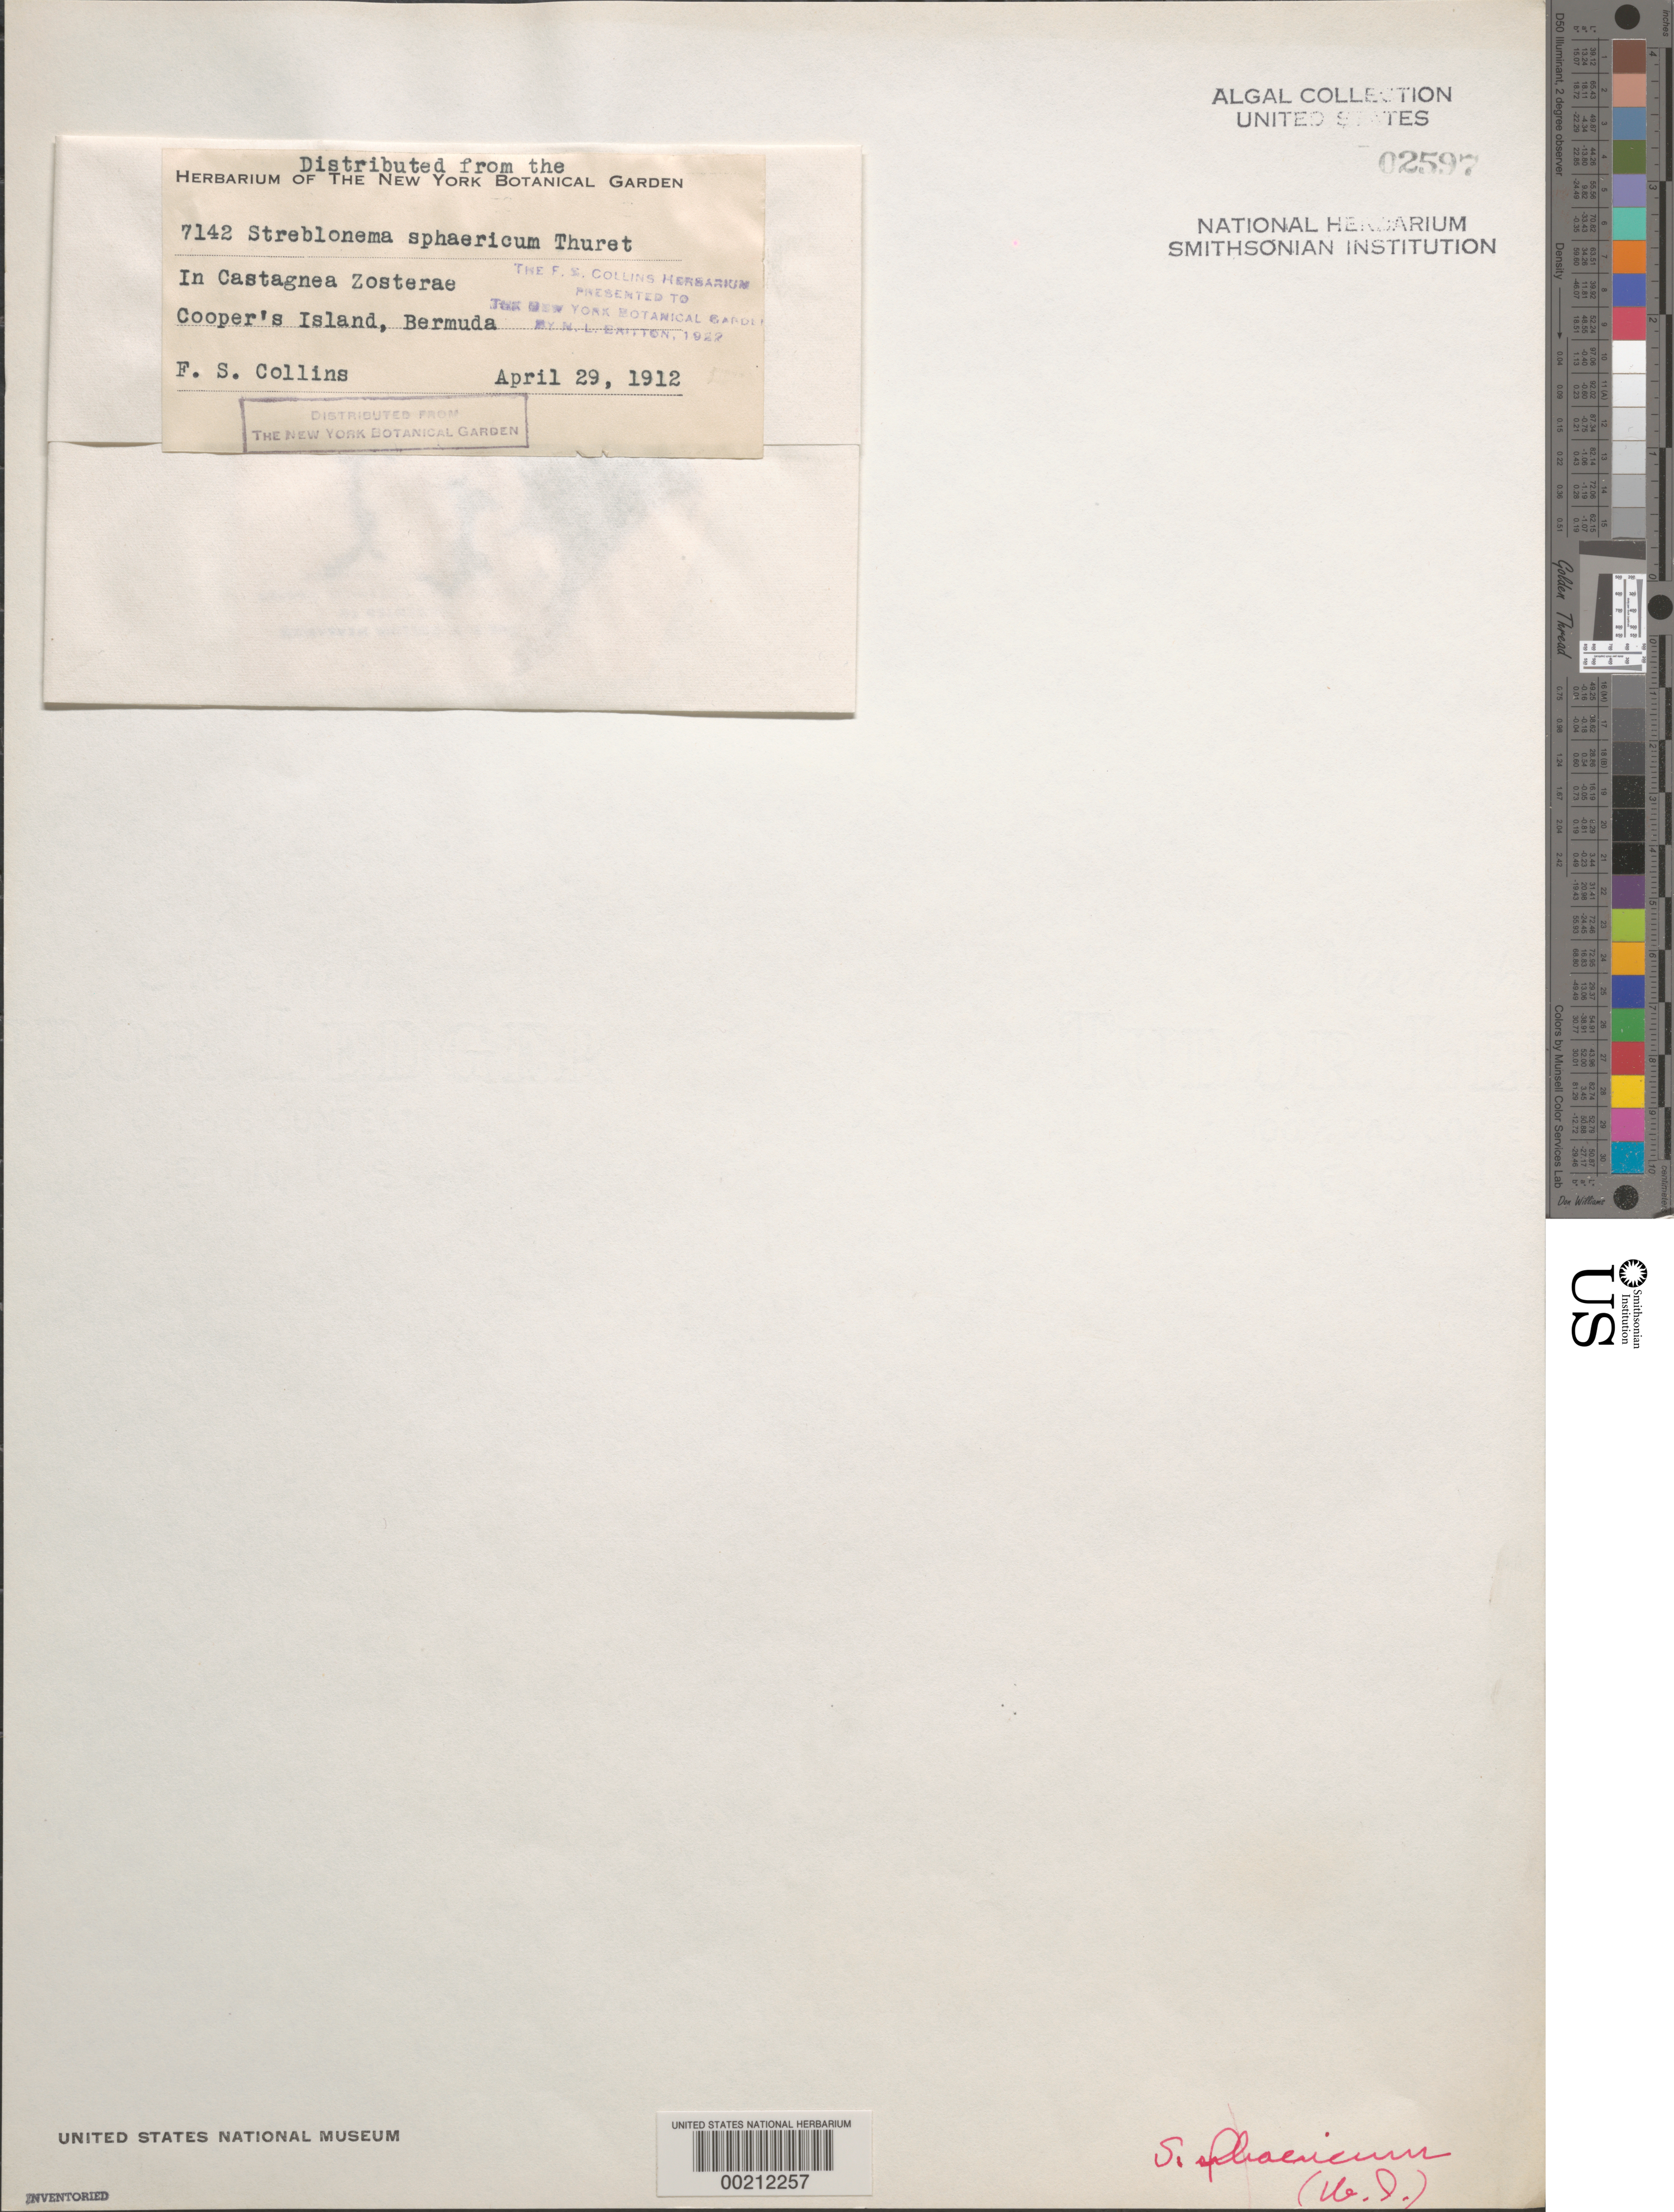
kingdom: Chromista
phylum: Ochrophyta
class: Phaeophyceae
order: Dictyosiphonales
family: Myriotrichiaceae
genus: Myriotrichia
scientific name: Myriotrichia clavaeformis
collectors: F. Collins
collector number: FSC 7142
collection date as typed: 29 Apr 1912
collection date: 1912-04-29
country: Bermuda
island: Cooper's Island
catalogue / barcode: US 2597